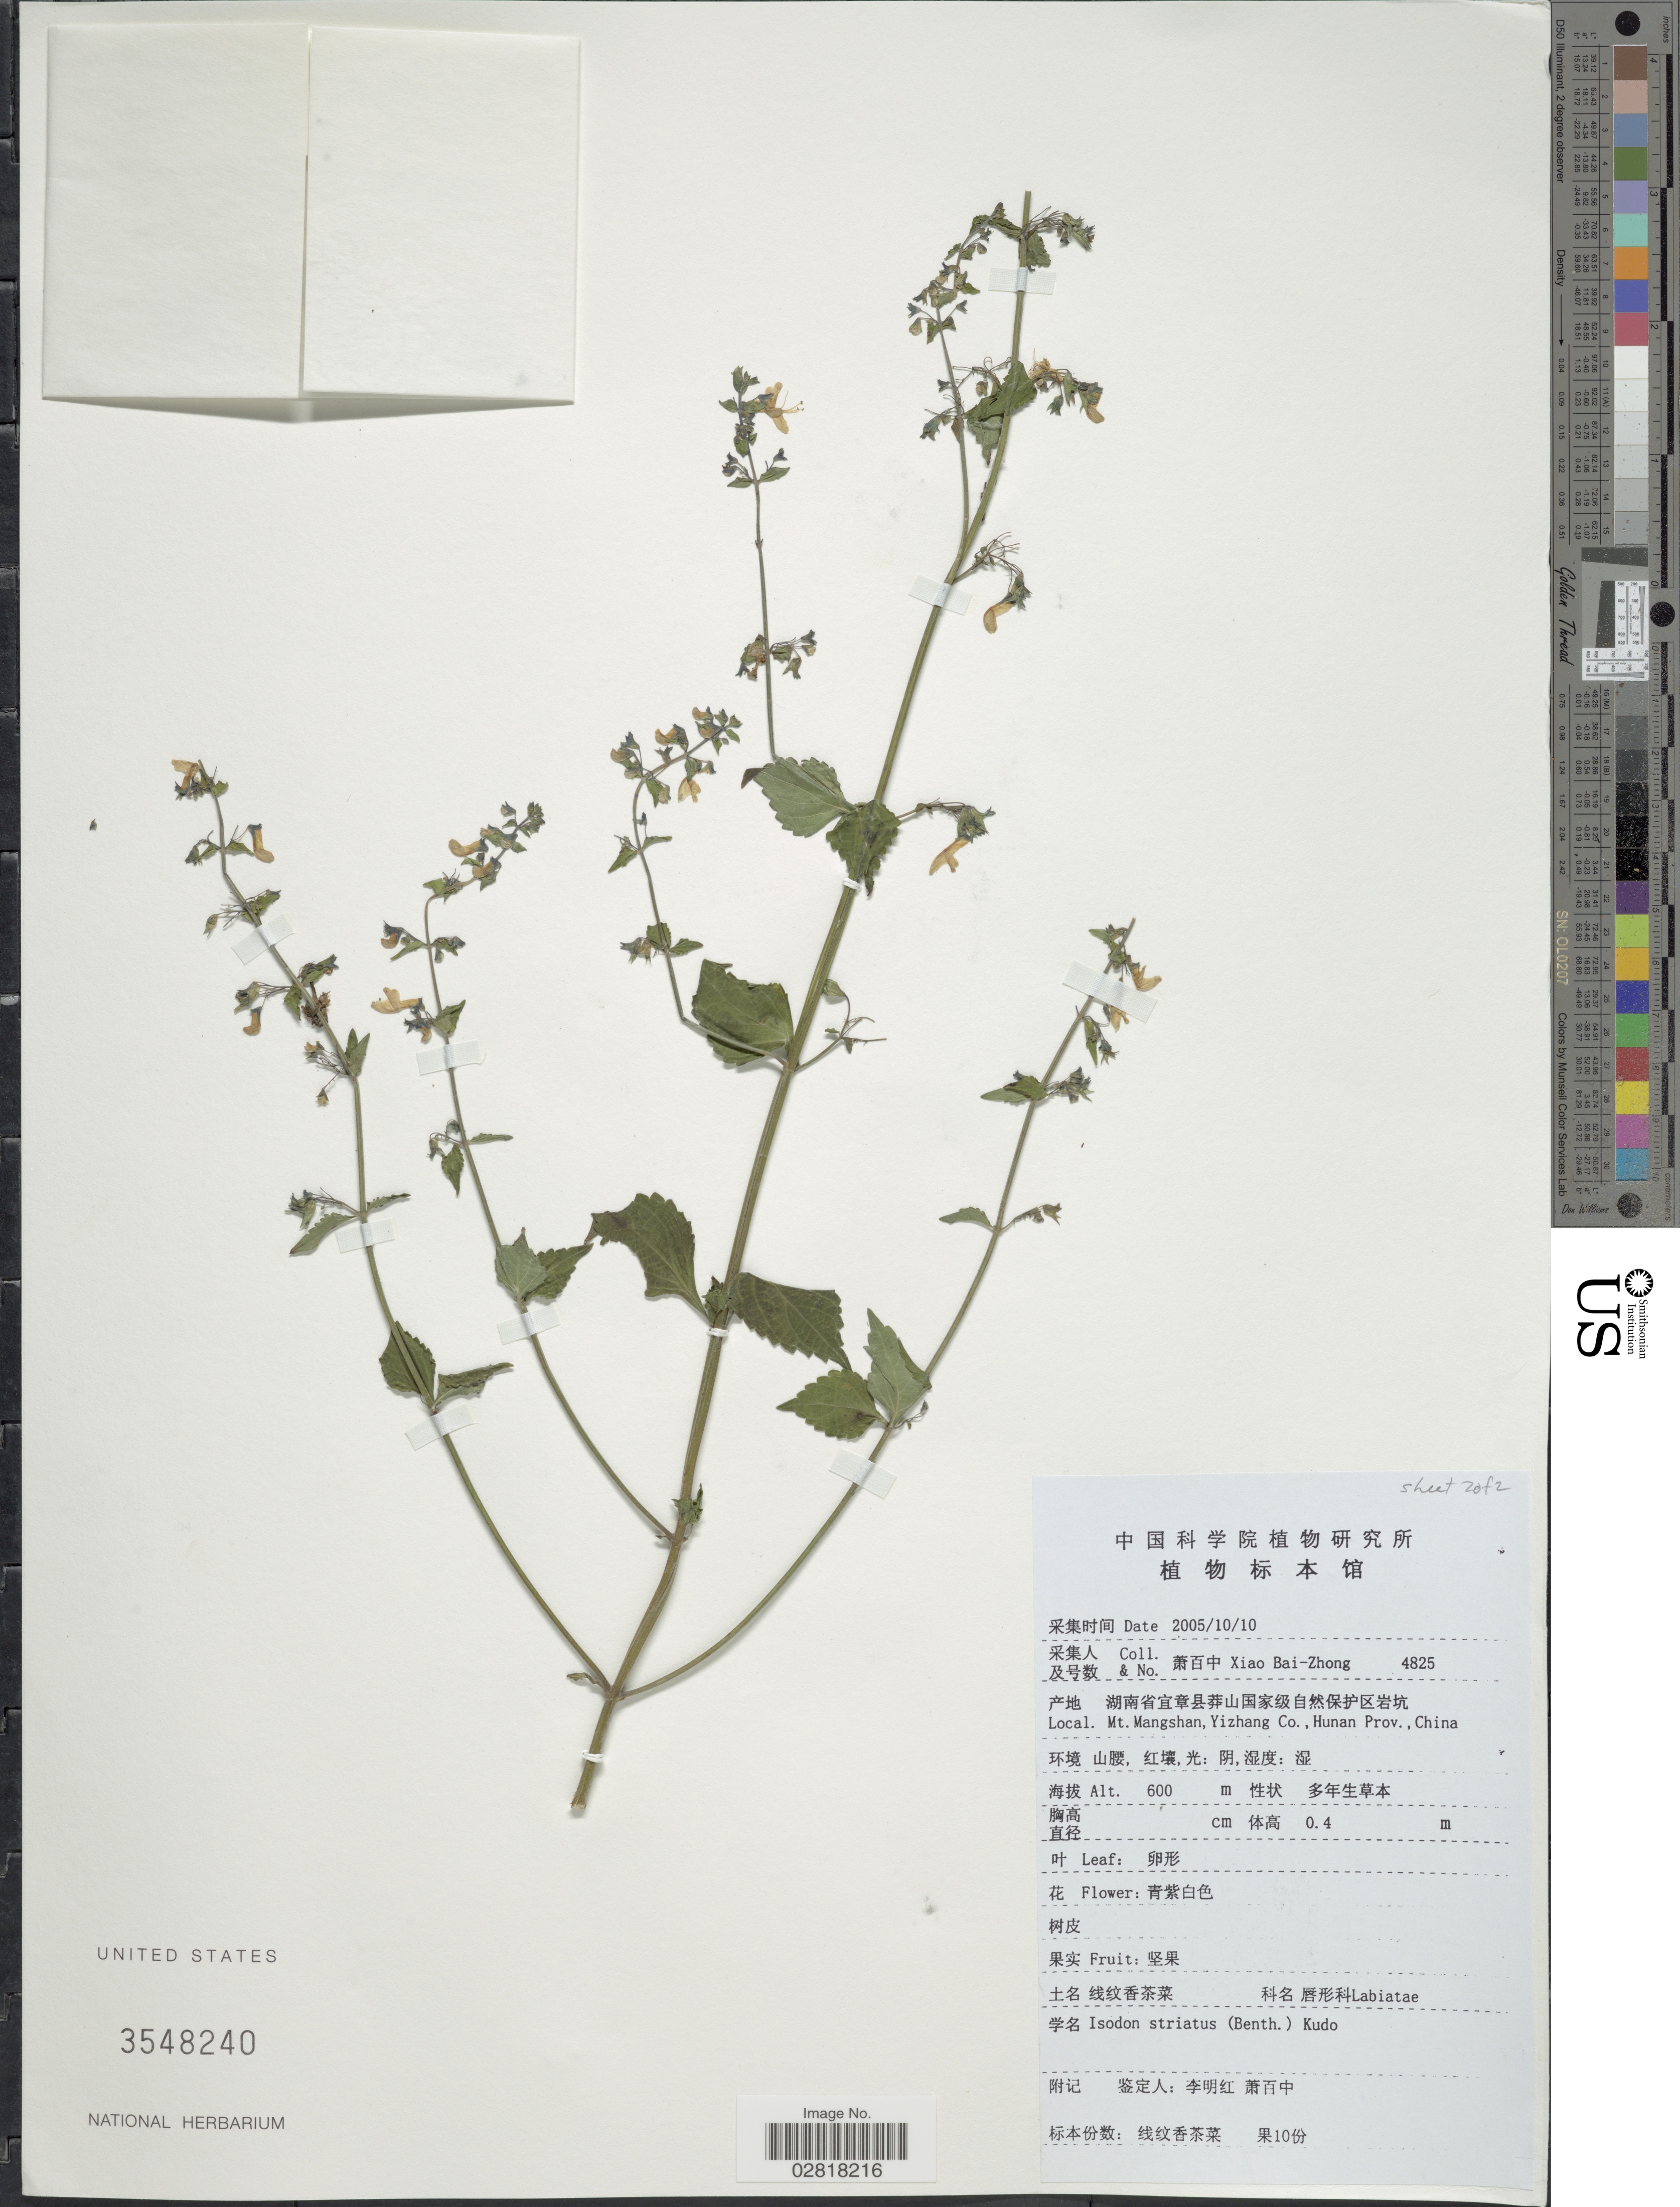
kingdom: Plantae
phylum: Tracheophyta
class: Magnoliopsida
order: Lamiales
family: Lamiaceae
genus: Plectranthus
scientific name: Plectranthus striatus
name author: Benth.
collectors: B. Z. Xiao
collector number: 4825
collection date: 2005-10-10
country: China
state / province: Hunan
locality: Mt. Mangshan, Yizhang Co., Hunan Prov.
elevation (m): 600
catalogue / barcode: US 3548240